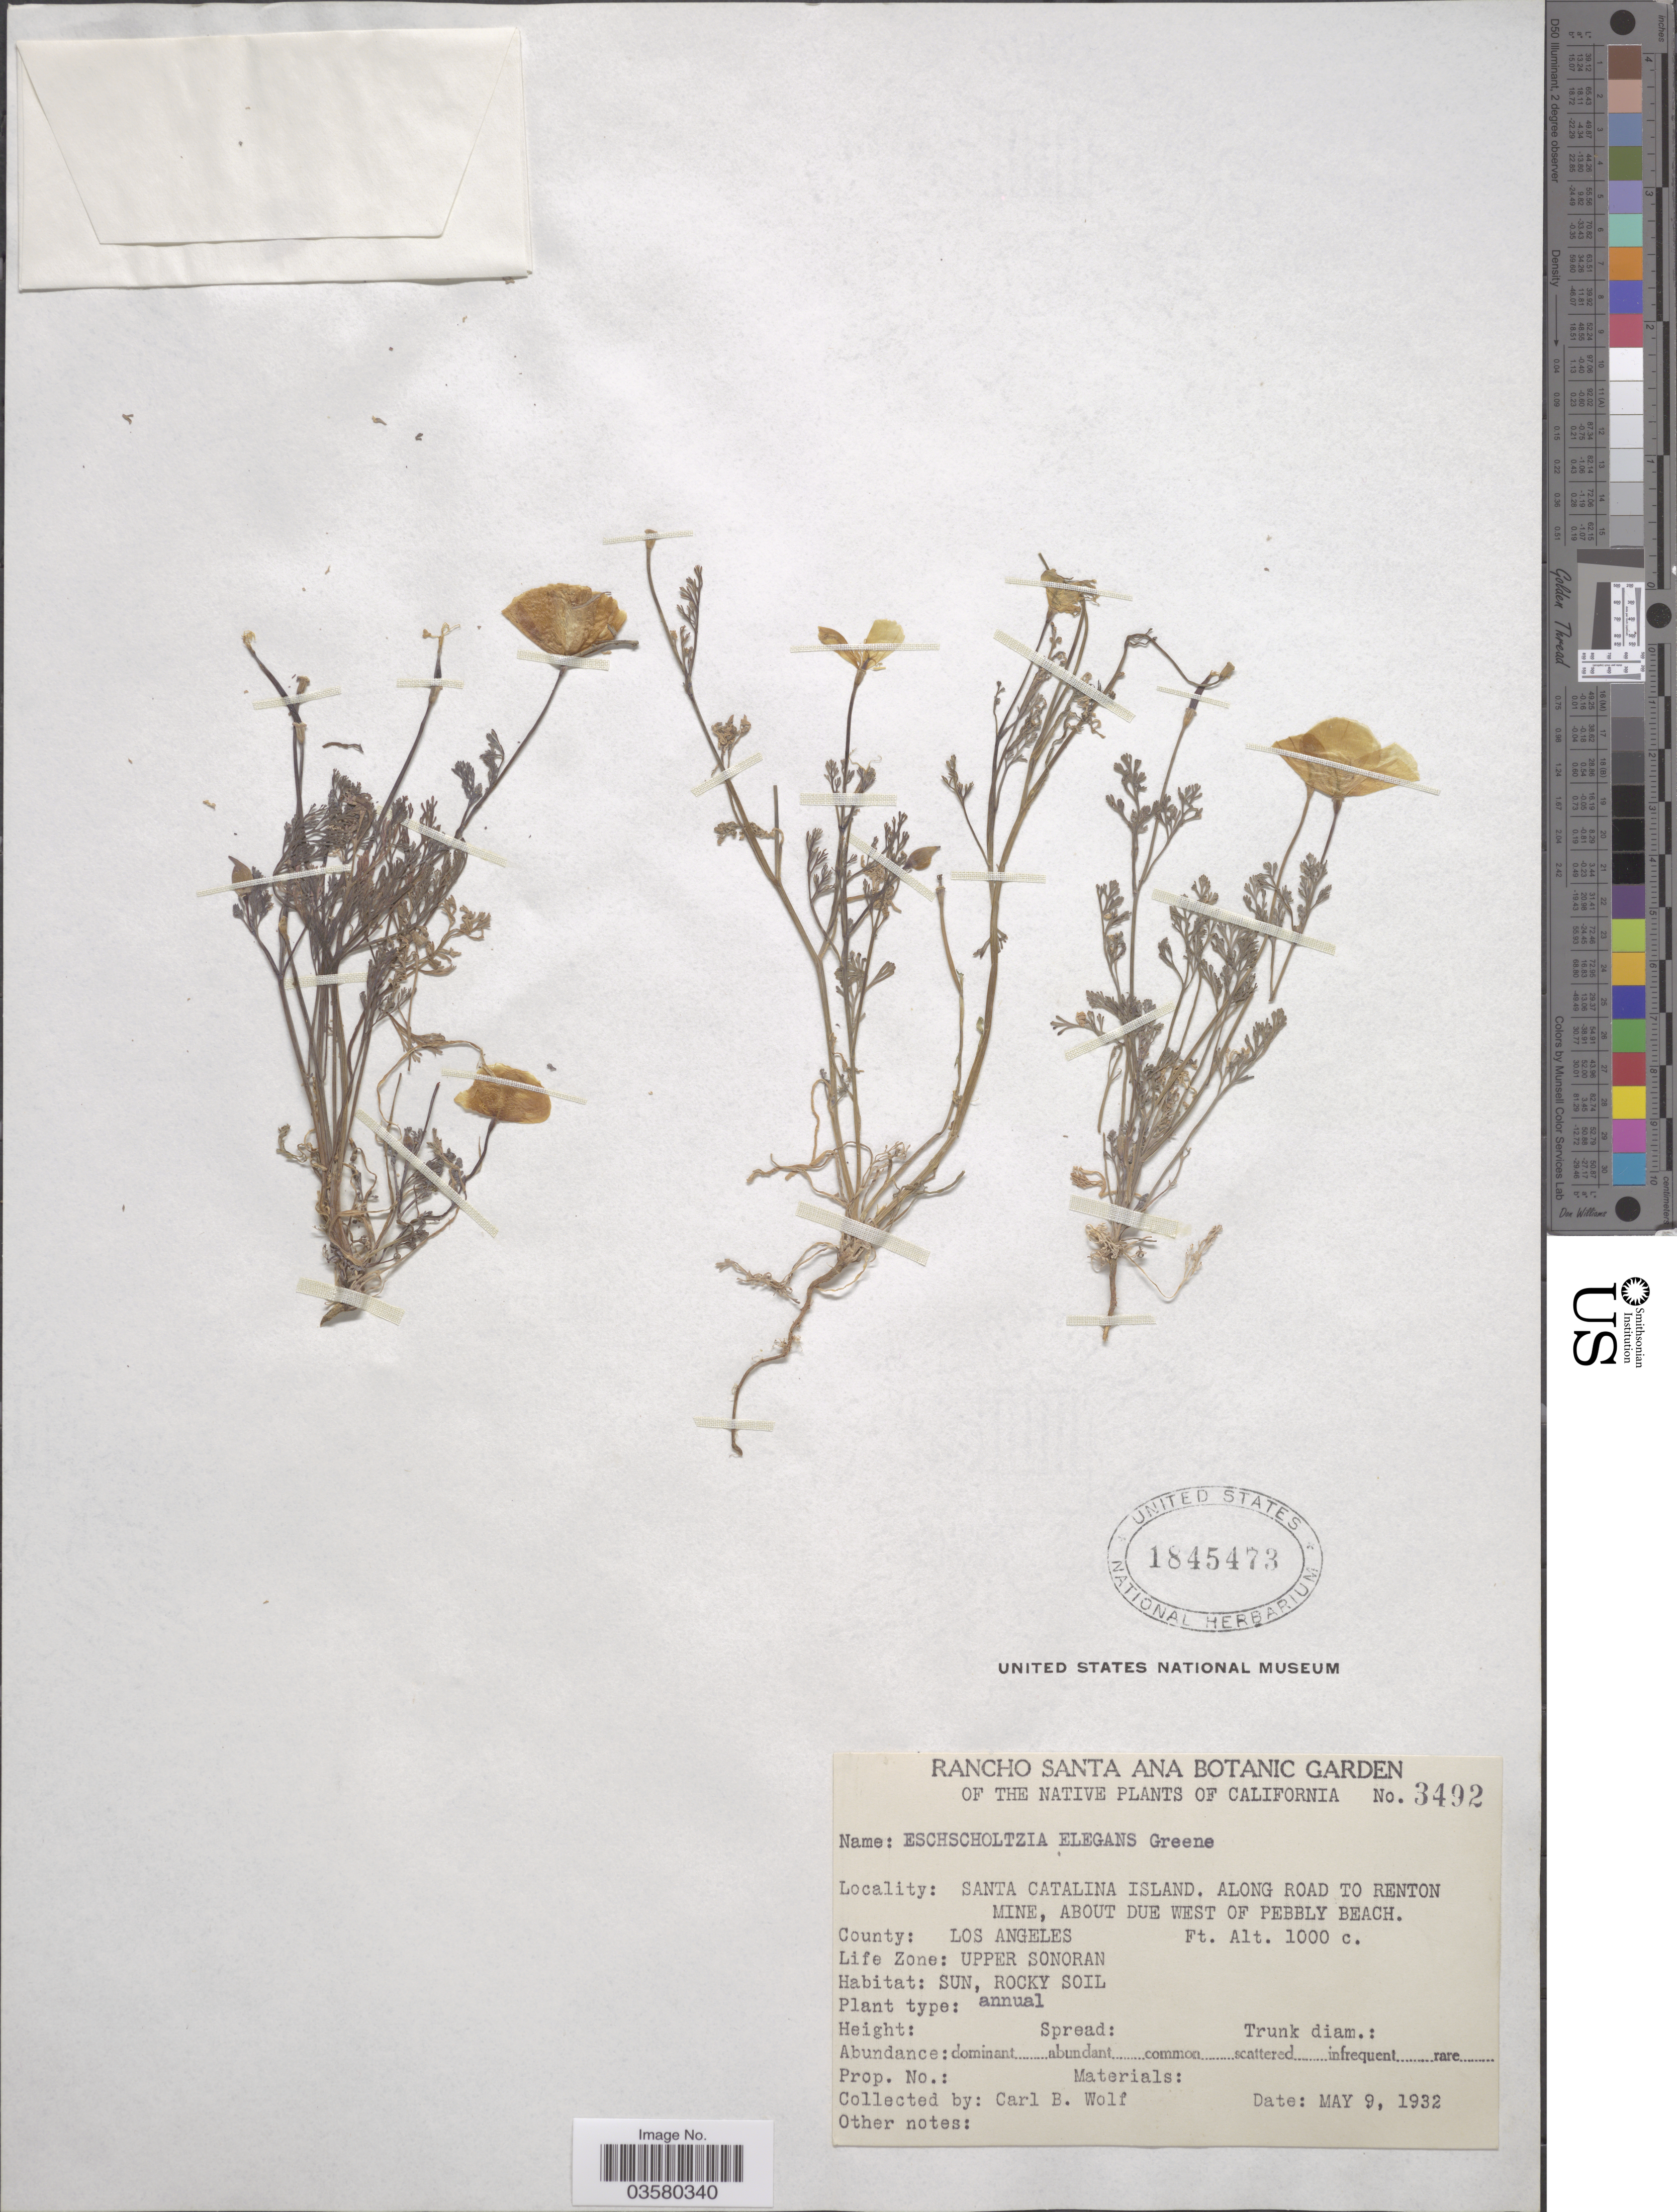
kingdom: Plantae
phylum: Tracheophyta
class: Magnoliopsida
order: Ranunculales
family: Papaveraceae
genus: Eschscholzia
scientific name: Eschscholzia elegans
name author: Greene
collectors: C. B. Wolf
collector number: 3492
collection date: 1932-05-09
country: United States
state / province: California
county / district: Los Angeles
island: Santa Catalina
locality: Santa Catalina Island. Along road to Renton Mine, about due West of Pebbly Beach. County: Los Angeles. Life Zone: Upper Sonoran.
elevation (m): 305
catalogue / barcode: US 1845473